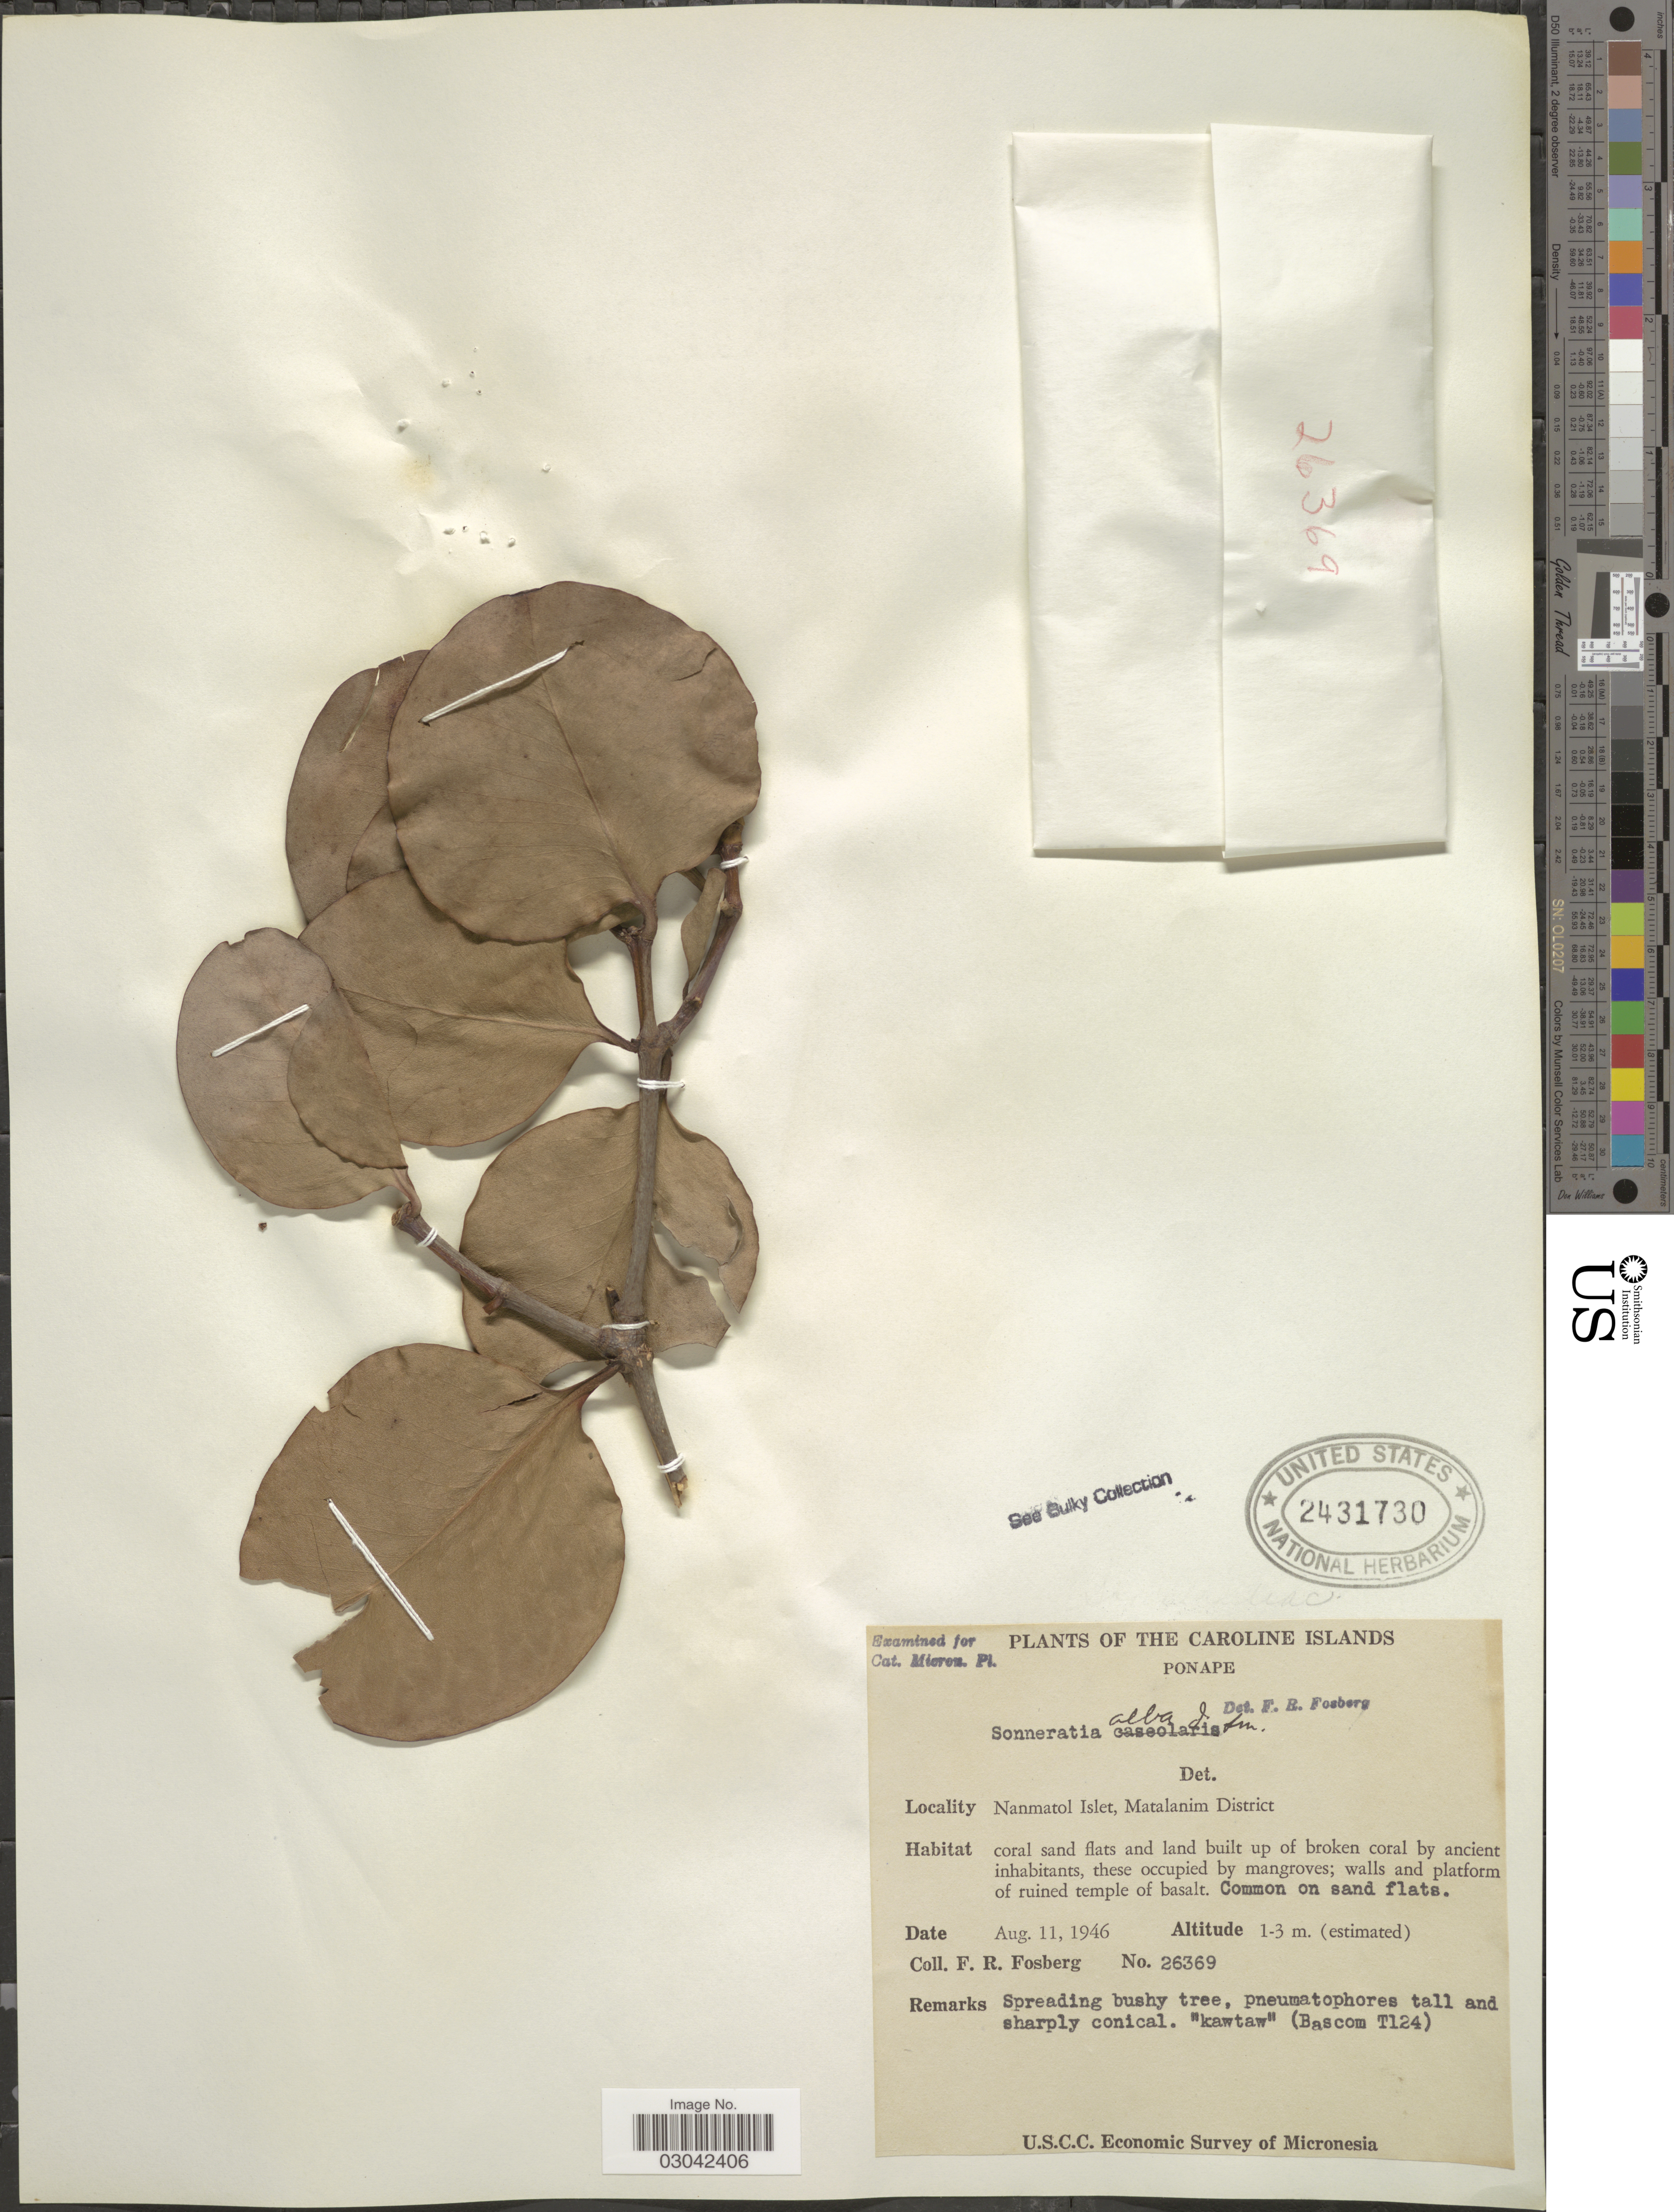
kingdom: Plantae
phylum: Tracheophyta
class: Magnoliopsida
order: Myrtales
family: Lythraceae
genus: Sonneratia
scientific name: Sonneratia alba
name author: Sm.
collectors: F. R. Fosberg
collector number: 26369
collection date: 1946-08-11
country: Micronesia, Federated States of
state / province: Pohnpei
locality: Caroline Islands. Ponape. Nanmatol Islet, Matalanim District.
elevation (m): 1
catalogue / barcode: US 2431730